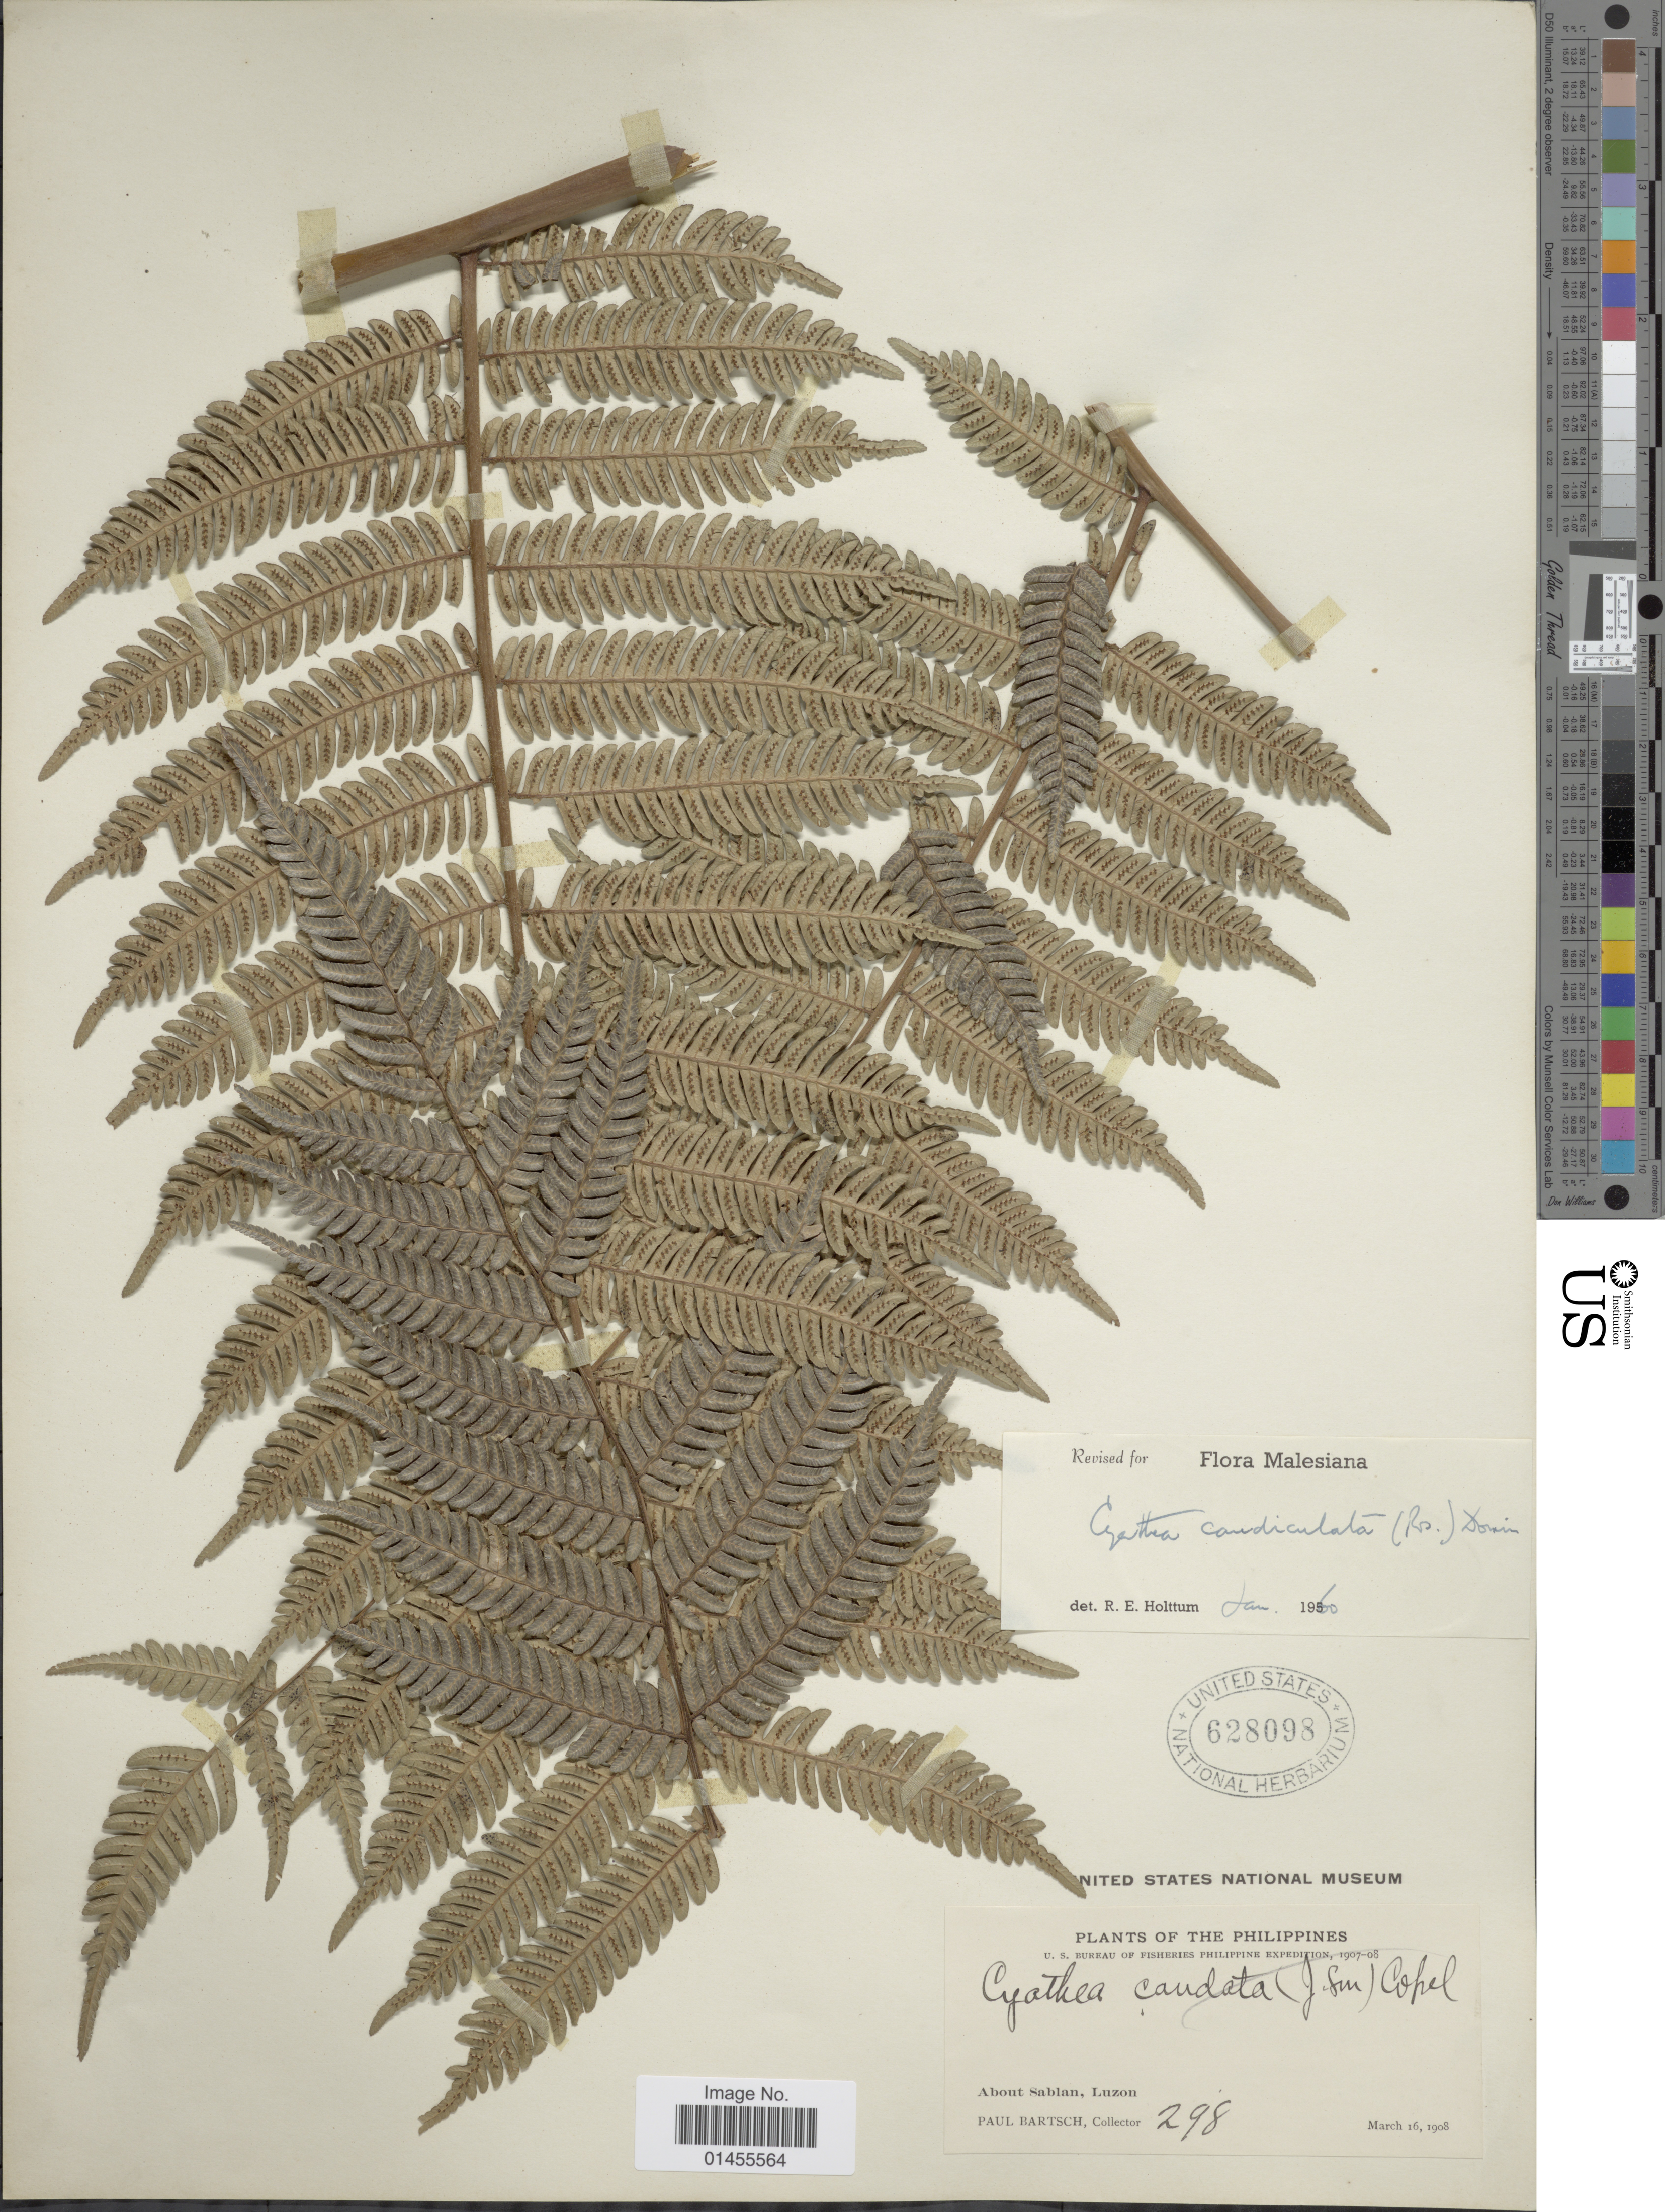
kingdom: Plantae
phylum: Tracheophyta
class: Polypodiopsida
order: Cyatheales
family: Cyatheaceae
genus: Alsophila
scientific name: Alsophila heterochlamydea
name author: (Copel.) R.M. Tryon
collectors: P. Bartsch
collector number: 298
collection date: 1908-03-16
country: Philippines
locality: About Sablan, Luzon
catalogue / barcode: US 628098